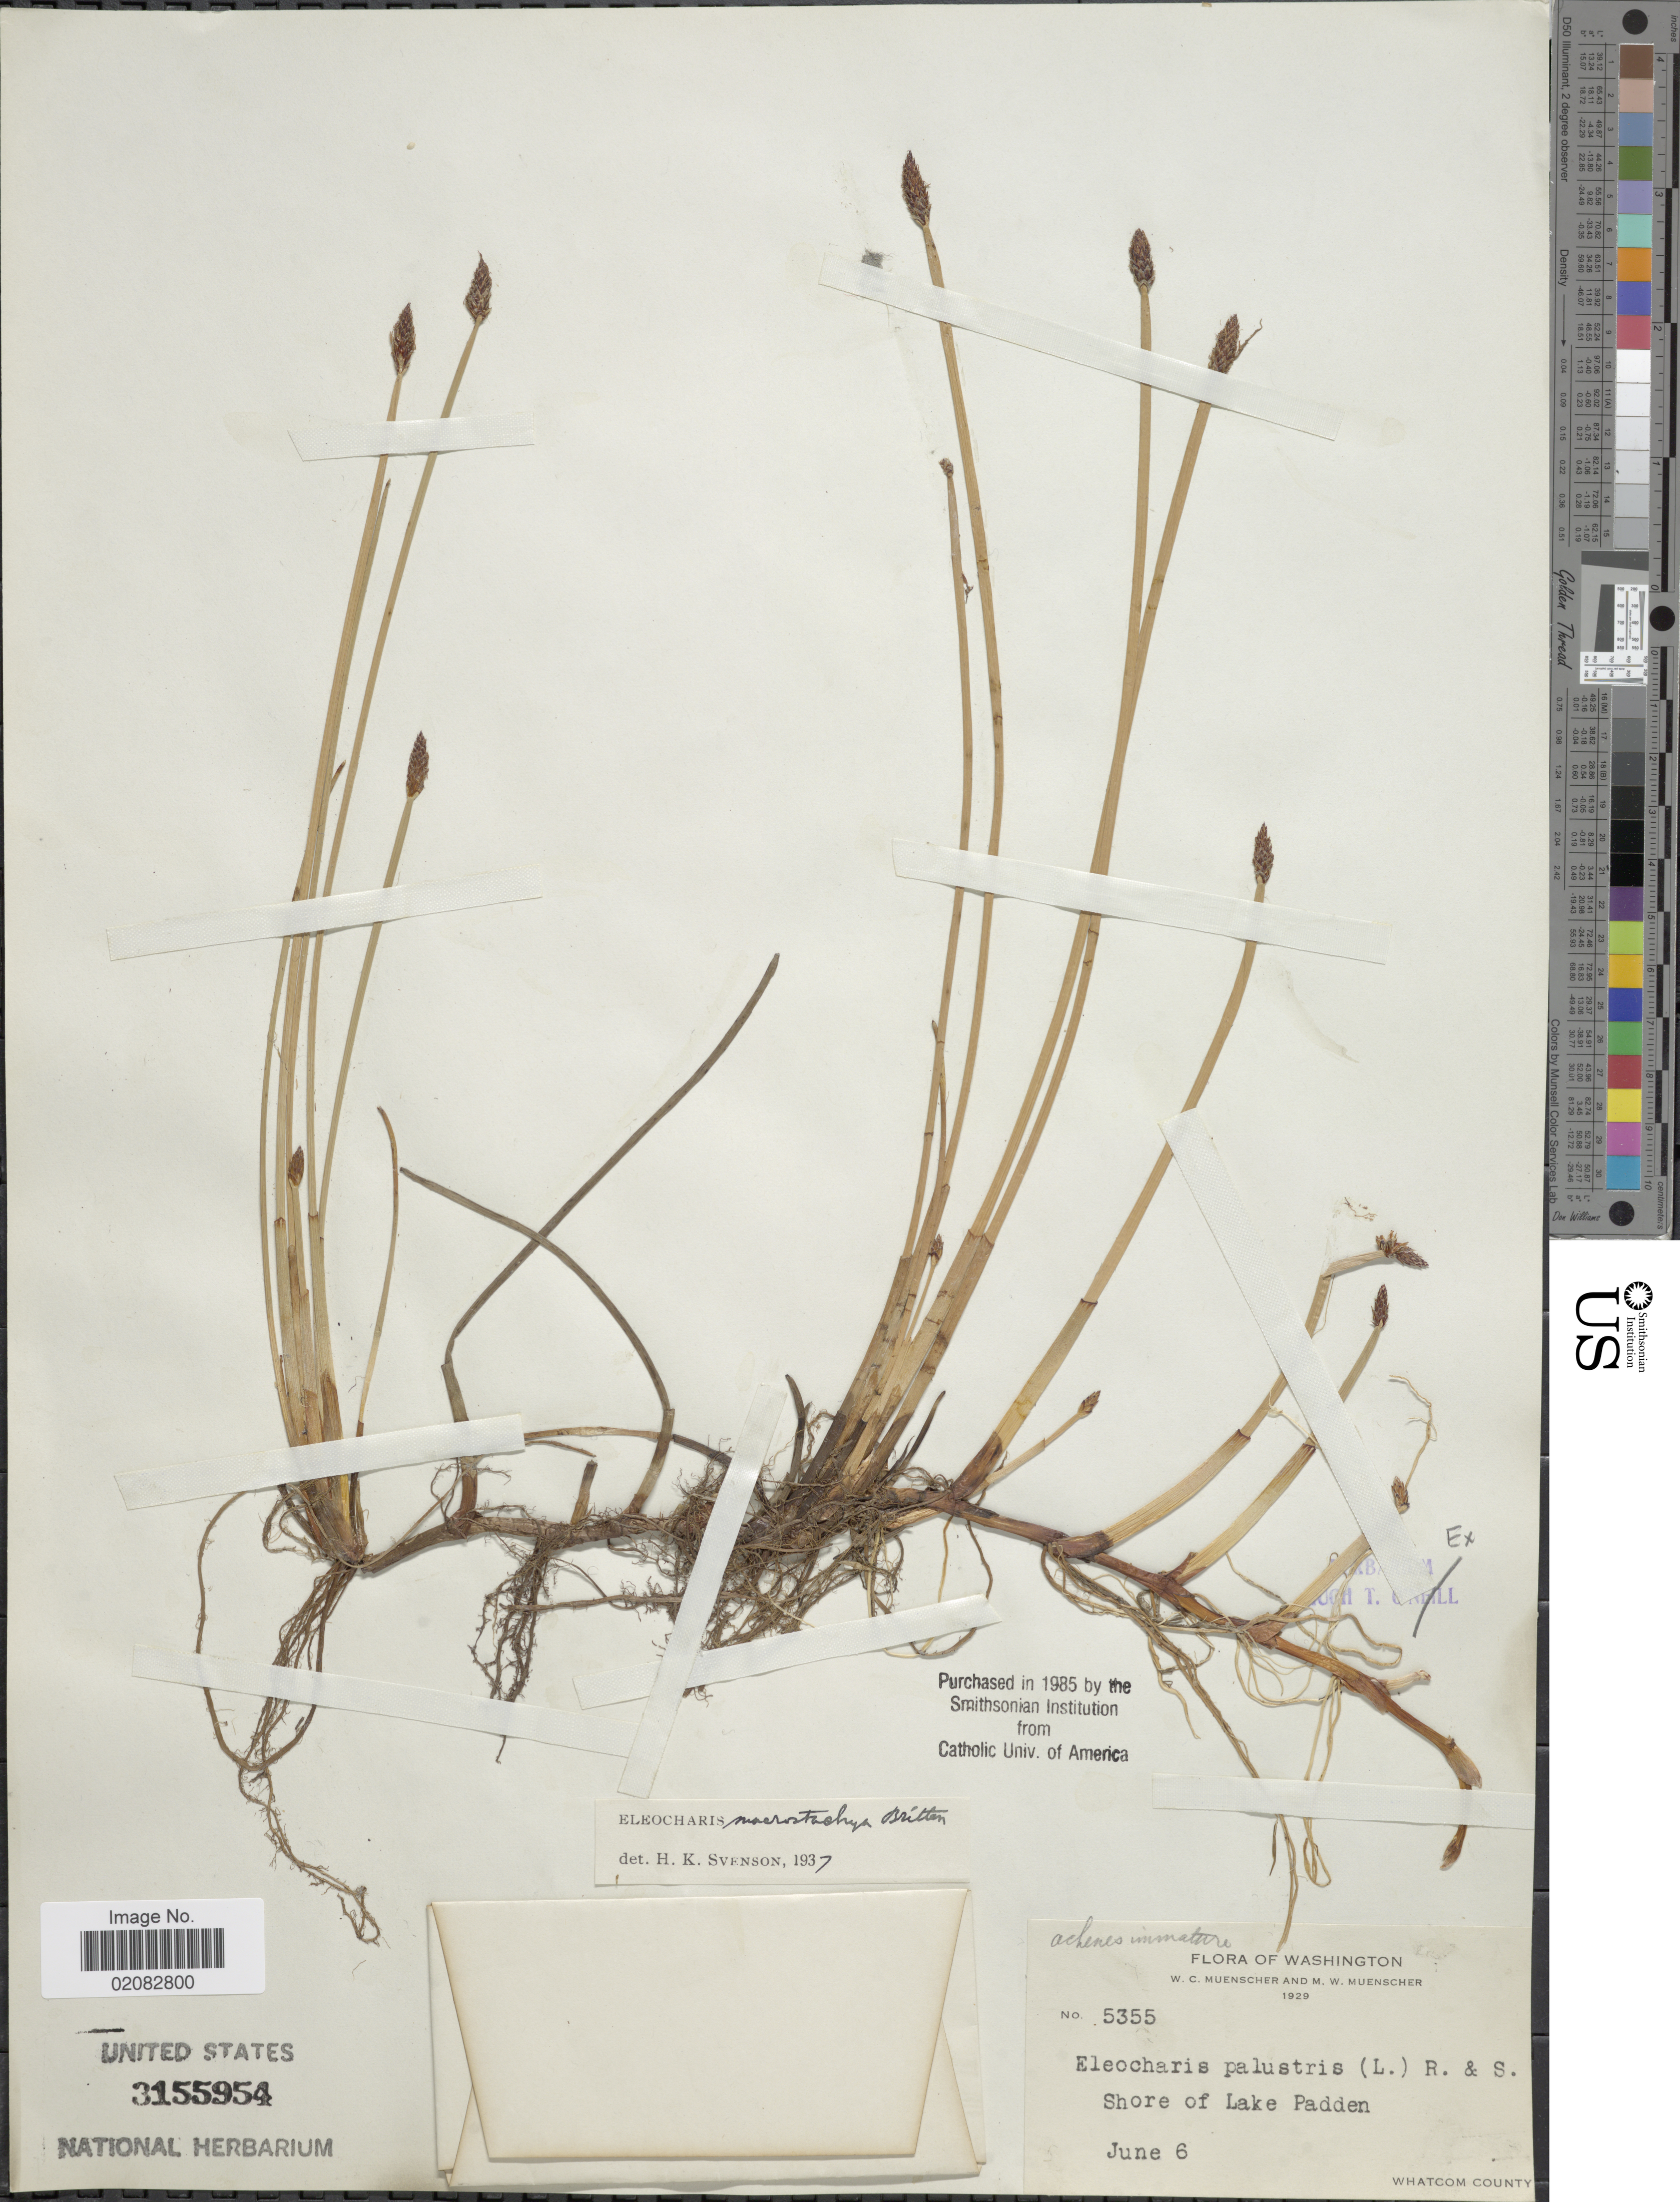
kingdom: Plantae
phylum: Tracheophyta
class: Liliopsida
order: Poales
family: Cyperaceae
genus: Eleocharis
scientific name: Eleocharis macrostachya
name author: Britton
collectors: W. Muenscher & M. Muenscher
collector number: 5355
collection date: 1929-06-06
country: United States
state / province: Washington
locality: Shore of Lake Padden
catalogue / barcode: US 3155954